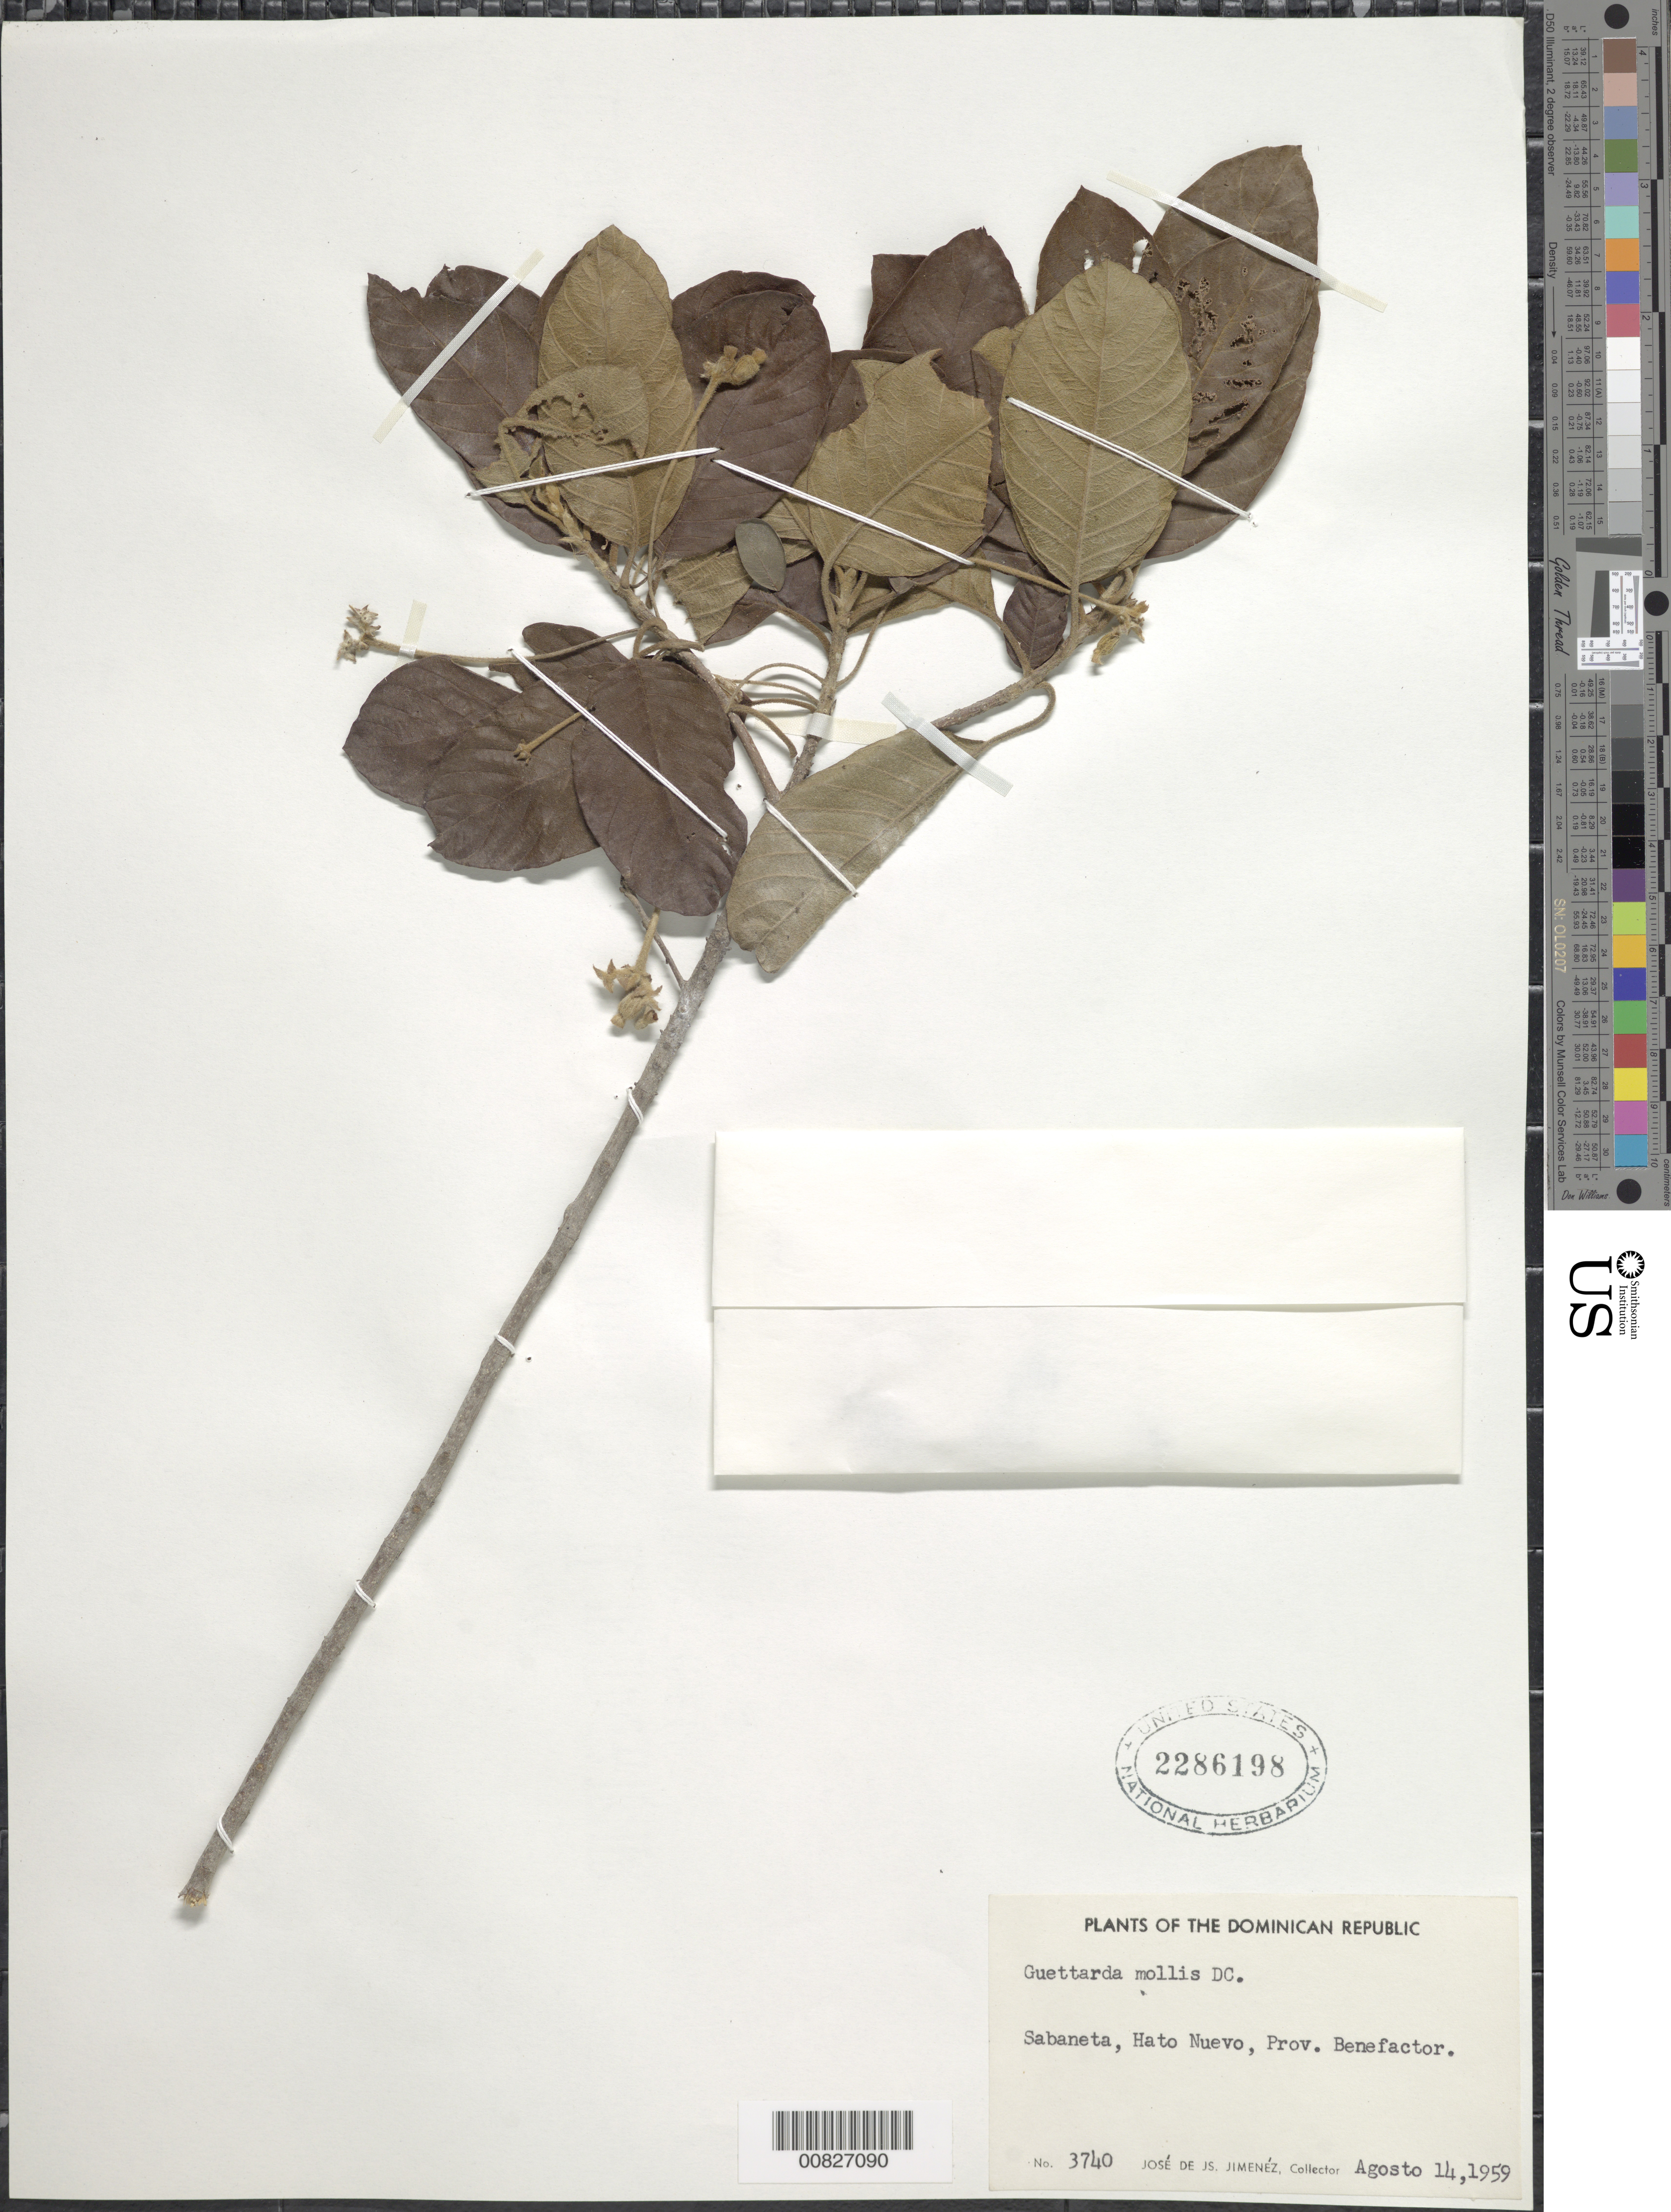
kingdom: Plantae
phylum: Tracheophyta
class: Magnoliopsida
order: Gentianales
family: Rubiaceae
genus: Guettarda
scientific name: Guettarda mollis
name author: DC.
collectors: J. J. Jiménez Almonte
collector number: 3740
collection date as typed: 14 Aug 1959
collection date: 1959-08-14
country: Dominican Republic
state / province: San Juan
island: Hispaniola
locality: Sabaneta, Hato Nuevo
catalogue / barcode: US 2286198